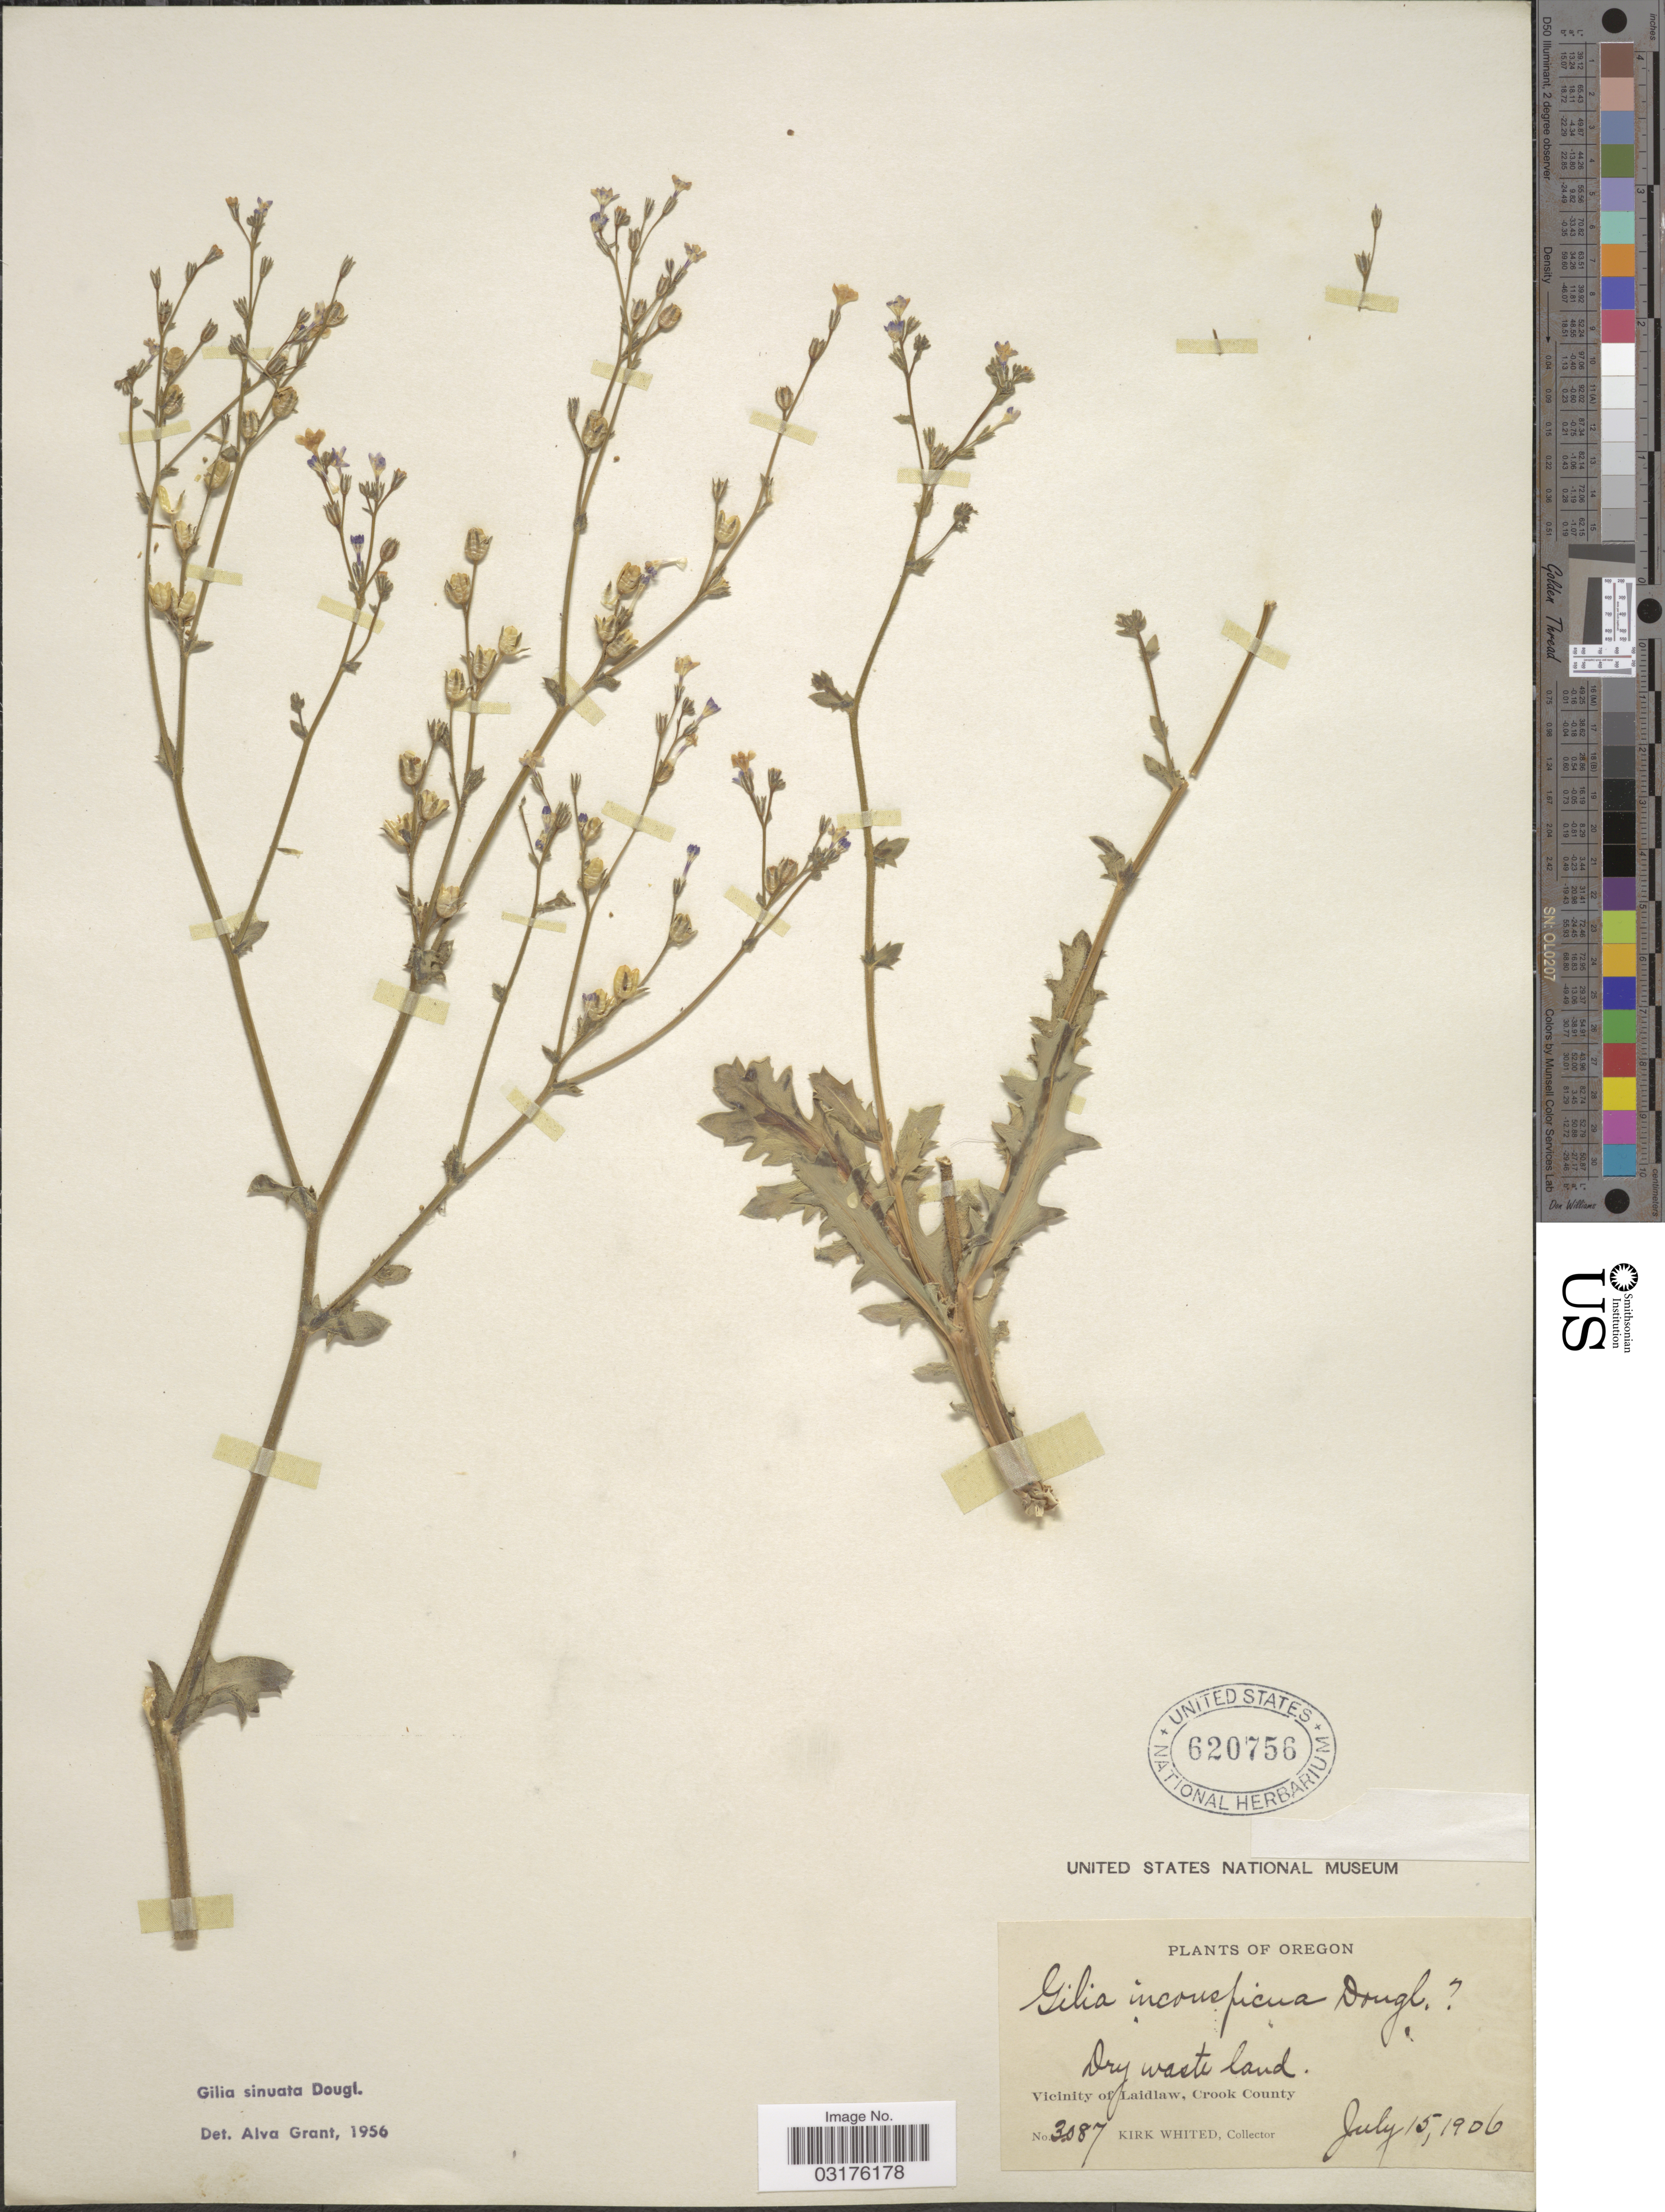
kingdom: Plantae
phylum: Tracheophyta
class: Magnoliopsida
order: Ericales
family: Polemoniaceae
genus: Gilia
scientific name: Gilia sinuata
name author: Douglas ex Benth.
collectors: K. Whited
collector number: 3087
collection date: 1906-07-15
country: United States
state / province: Oregon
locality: Dry waste land, Vicinity of Laidlaw, Crook County.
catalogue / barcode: US 620756